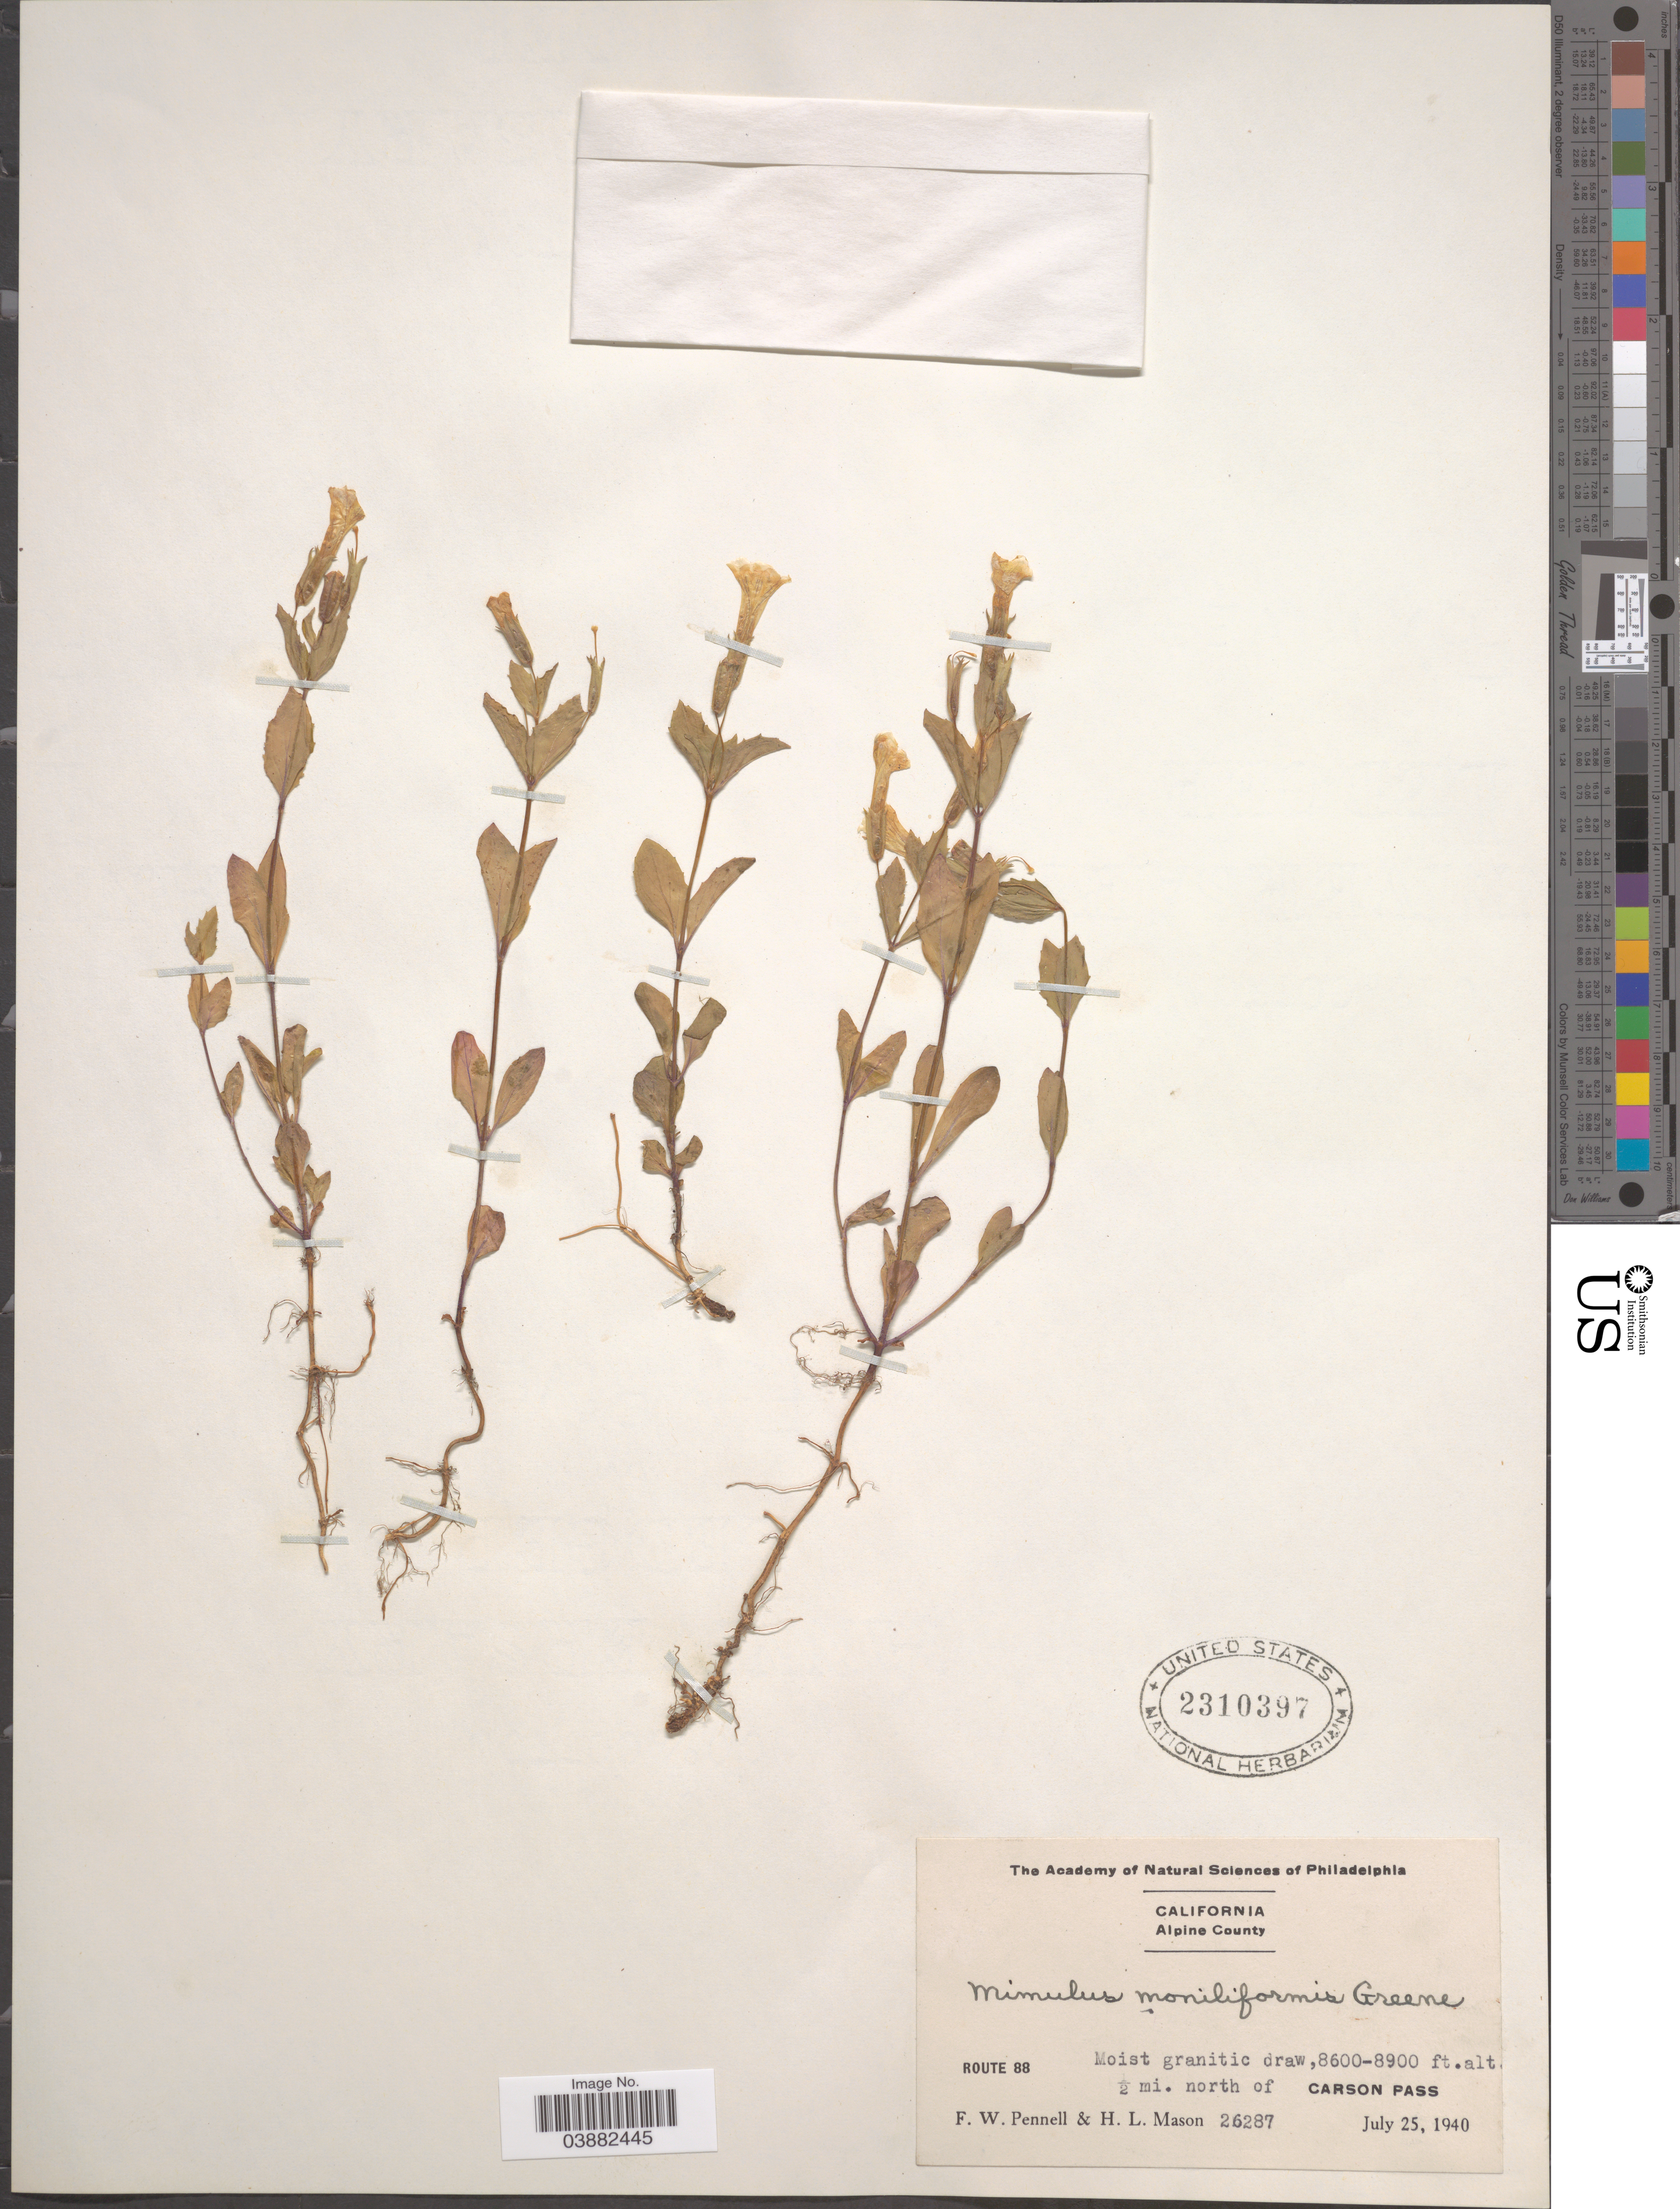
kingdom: Plantae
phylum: Tracheophyta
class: Magnoliopsida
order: Lamiales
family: Phrymaceae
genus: Mimulus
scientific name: Mimulus moniliformis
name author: Greene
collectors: F. W. Pennell & H. L. Mason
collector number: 26287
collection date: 1940-07-25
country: United States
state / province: California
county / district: Alpine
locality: Alpine County. Route 88. ½ mi. south of Carson Pass.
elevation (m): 2621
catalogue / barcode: US 2310397